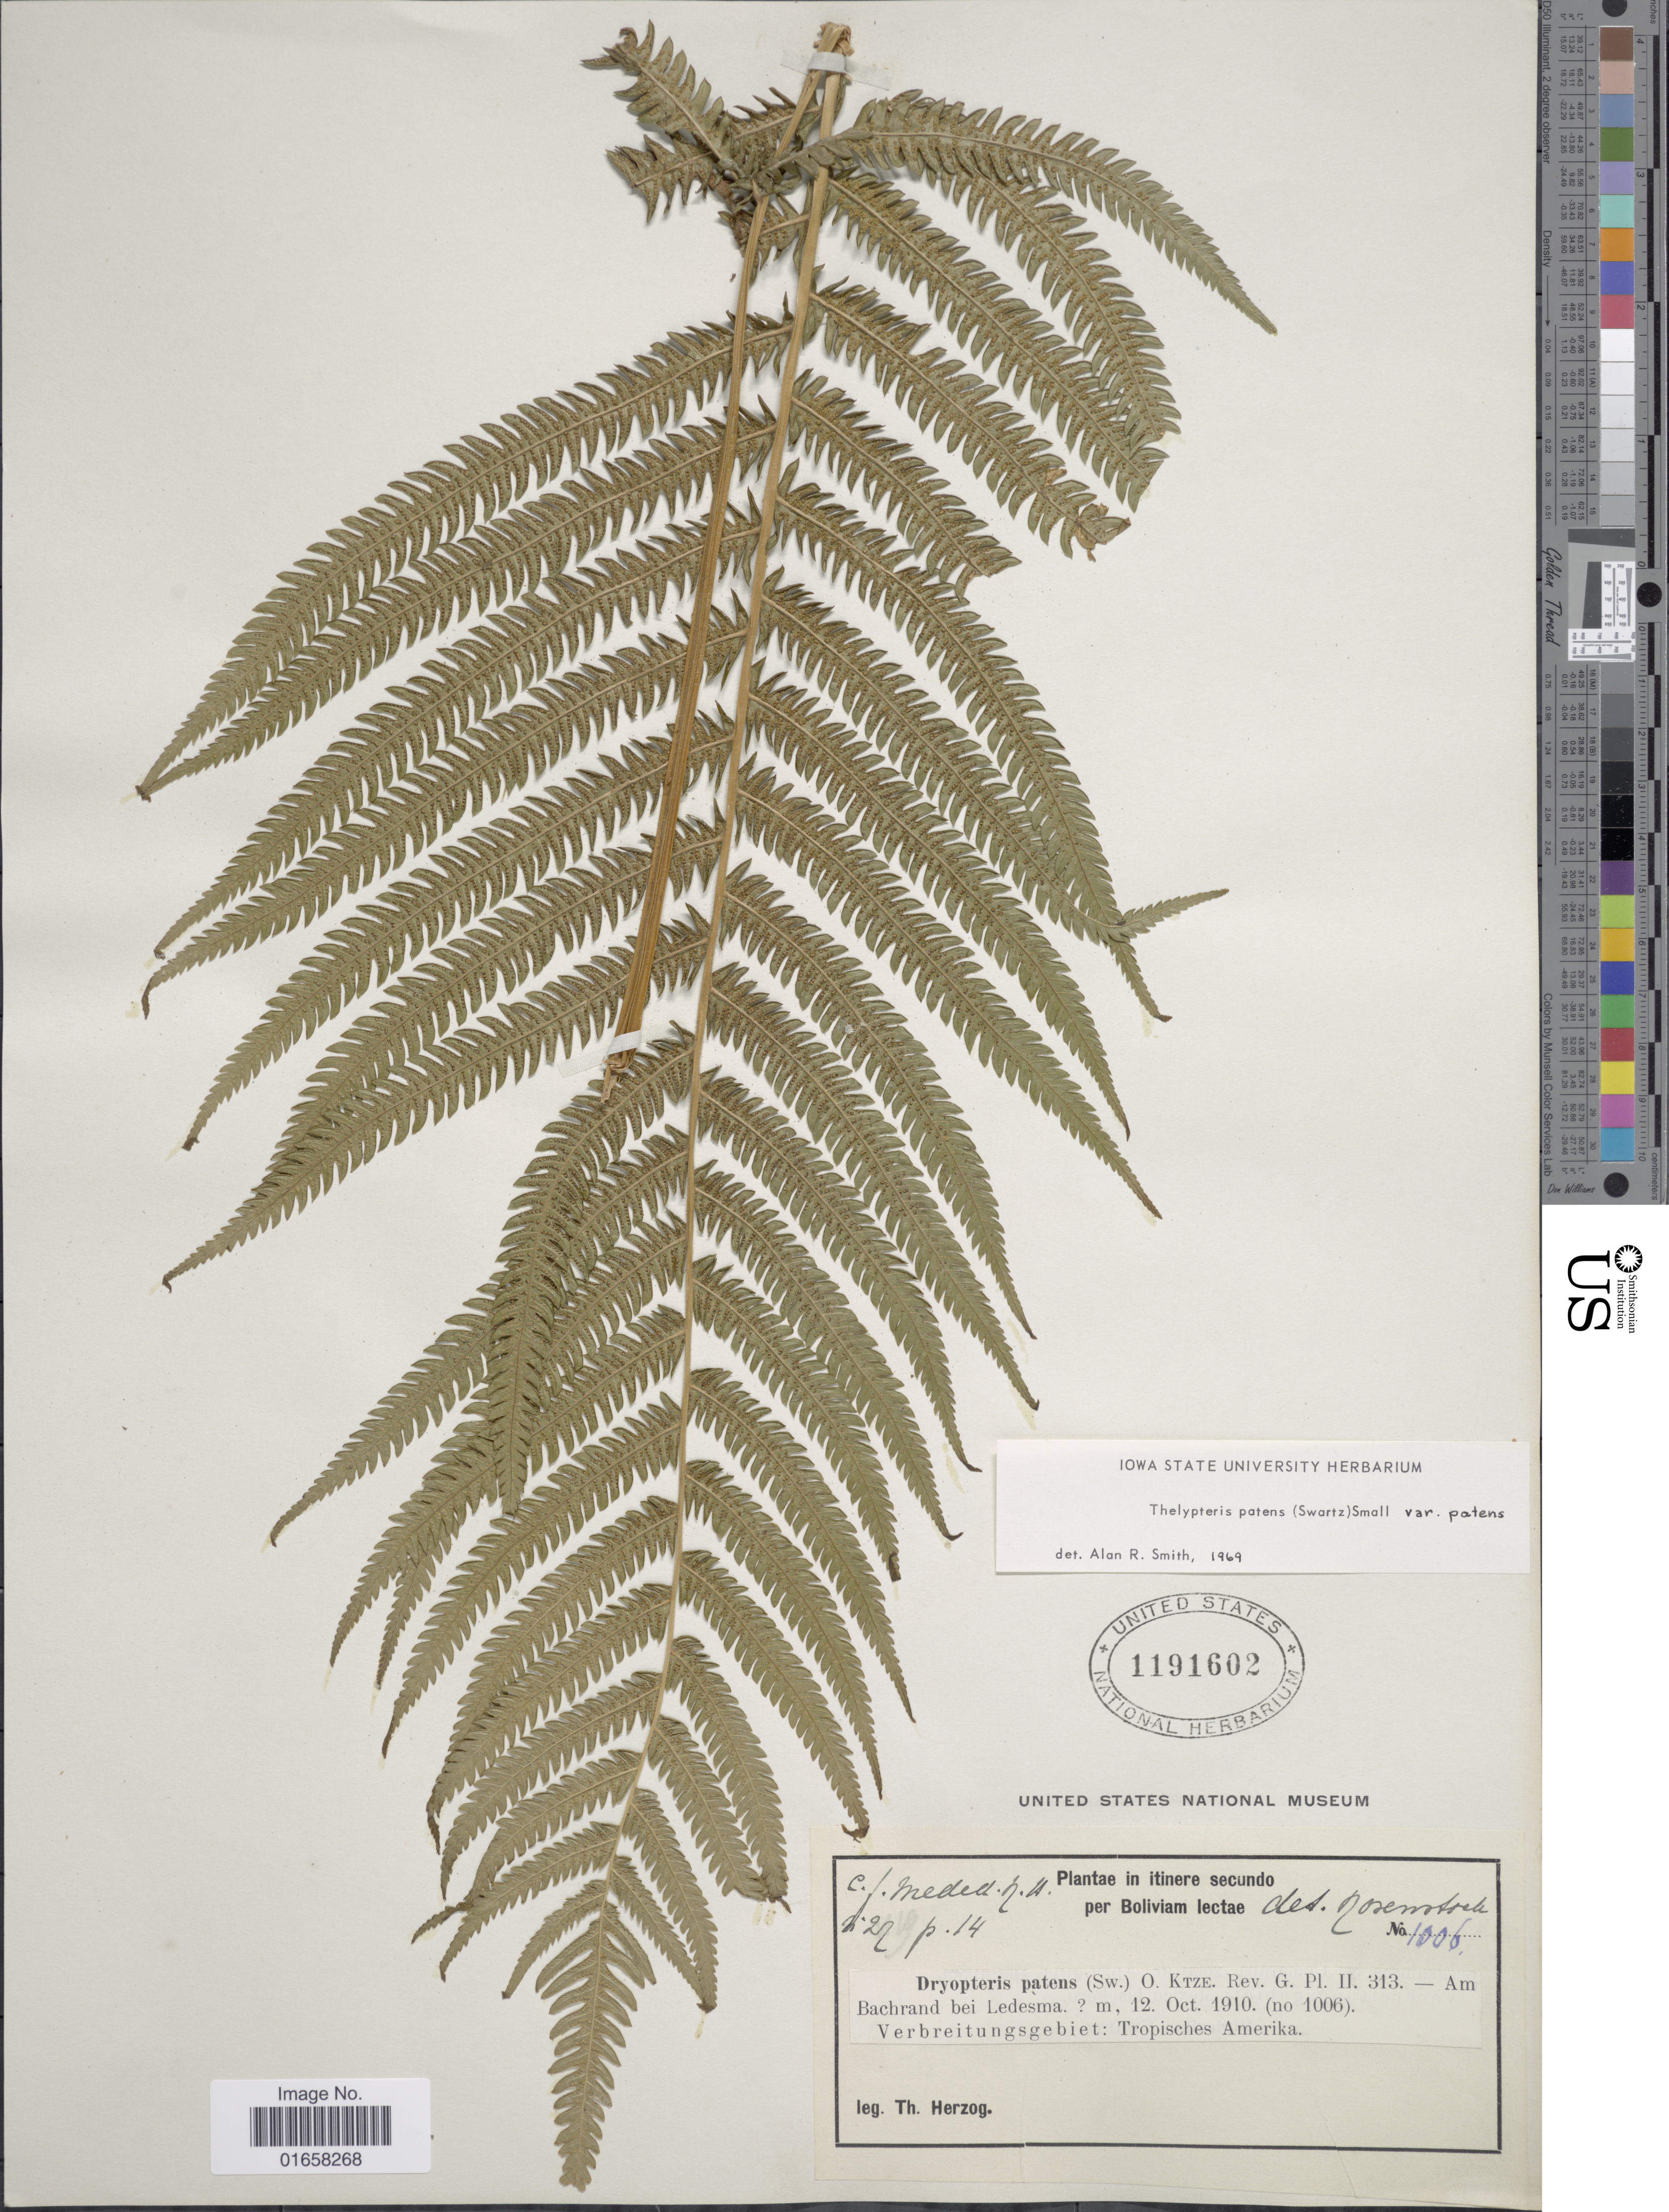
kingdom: Plantae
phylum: Tracheophyta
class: Polypodiopsida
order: Polypodiales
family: Thelypteridaceae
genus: Christella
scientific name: Christella patens var. patens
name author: (Sw.) Holttum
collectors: T. K. J. Herzog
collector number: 1006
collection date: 1910-10-12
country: Bolivia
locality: Bachrand bei Ledesma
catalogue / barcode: US 1191602